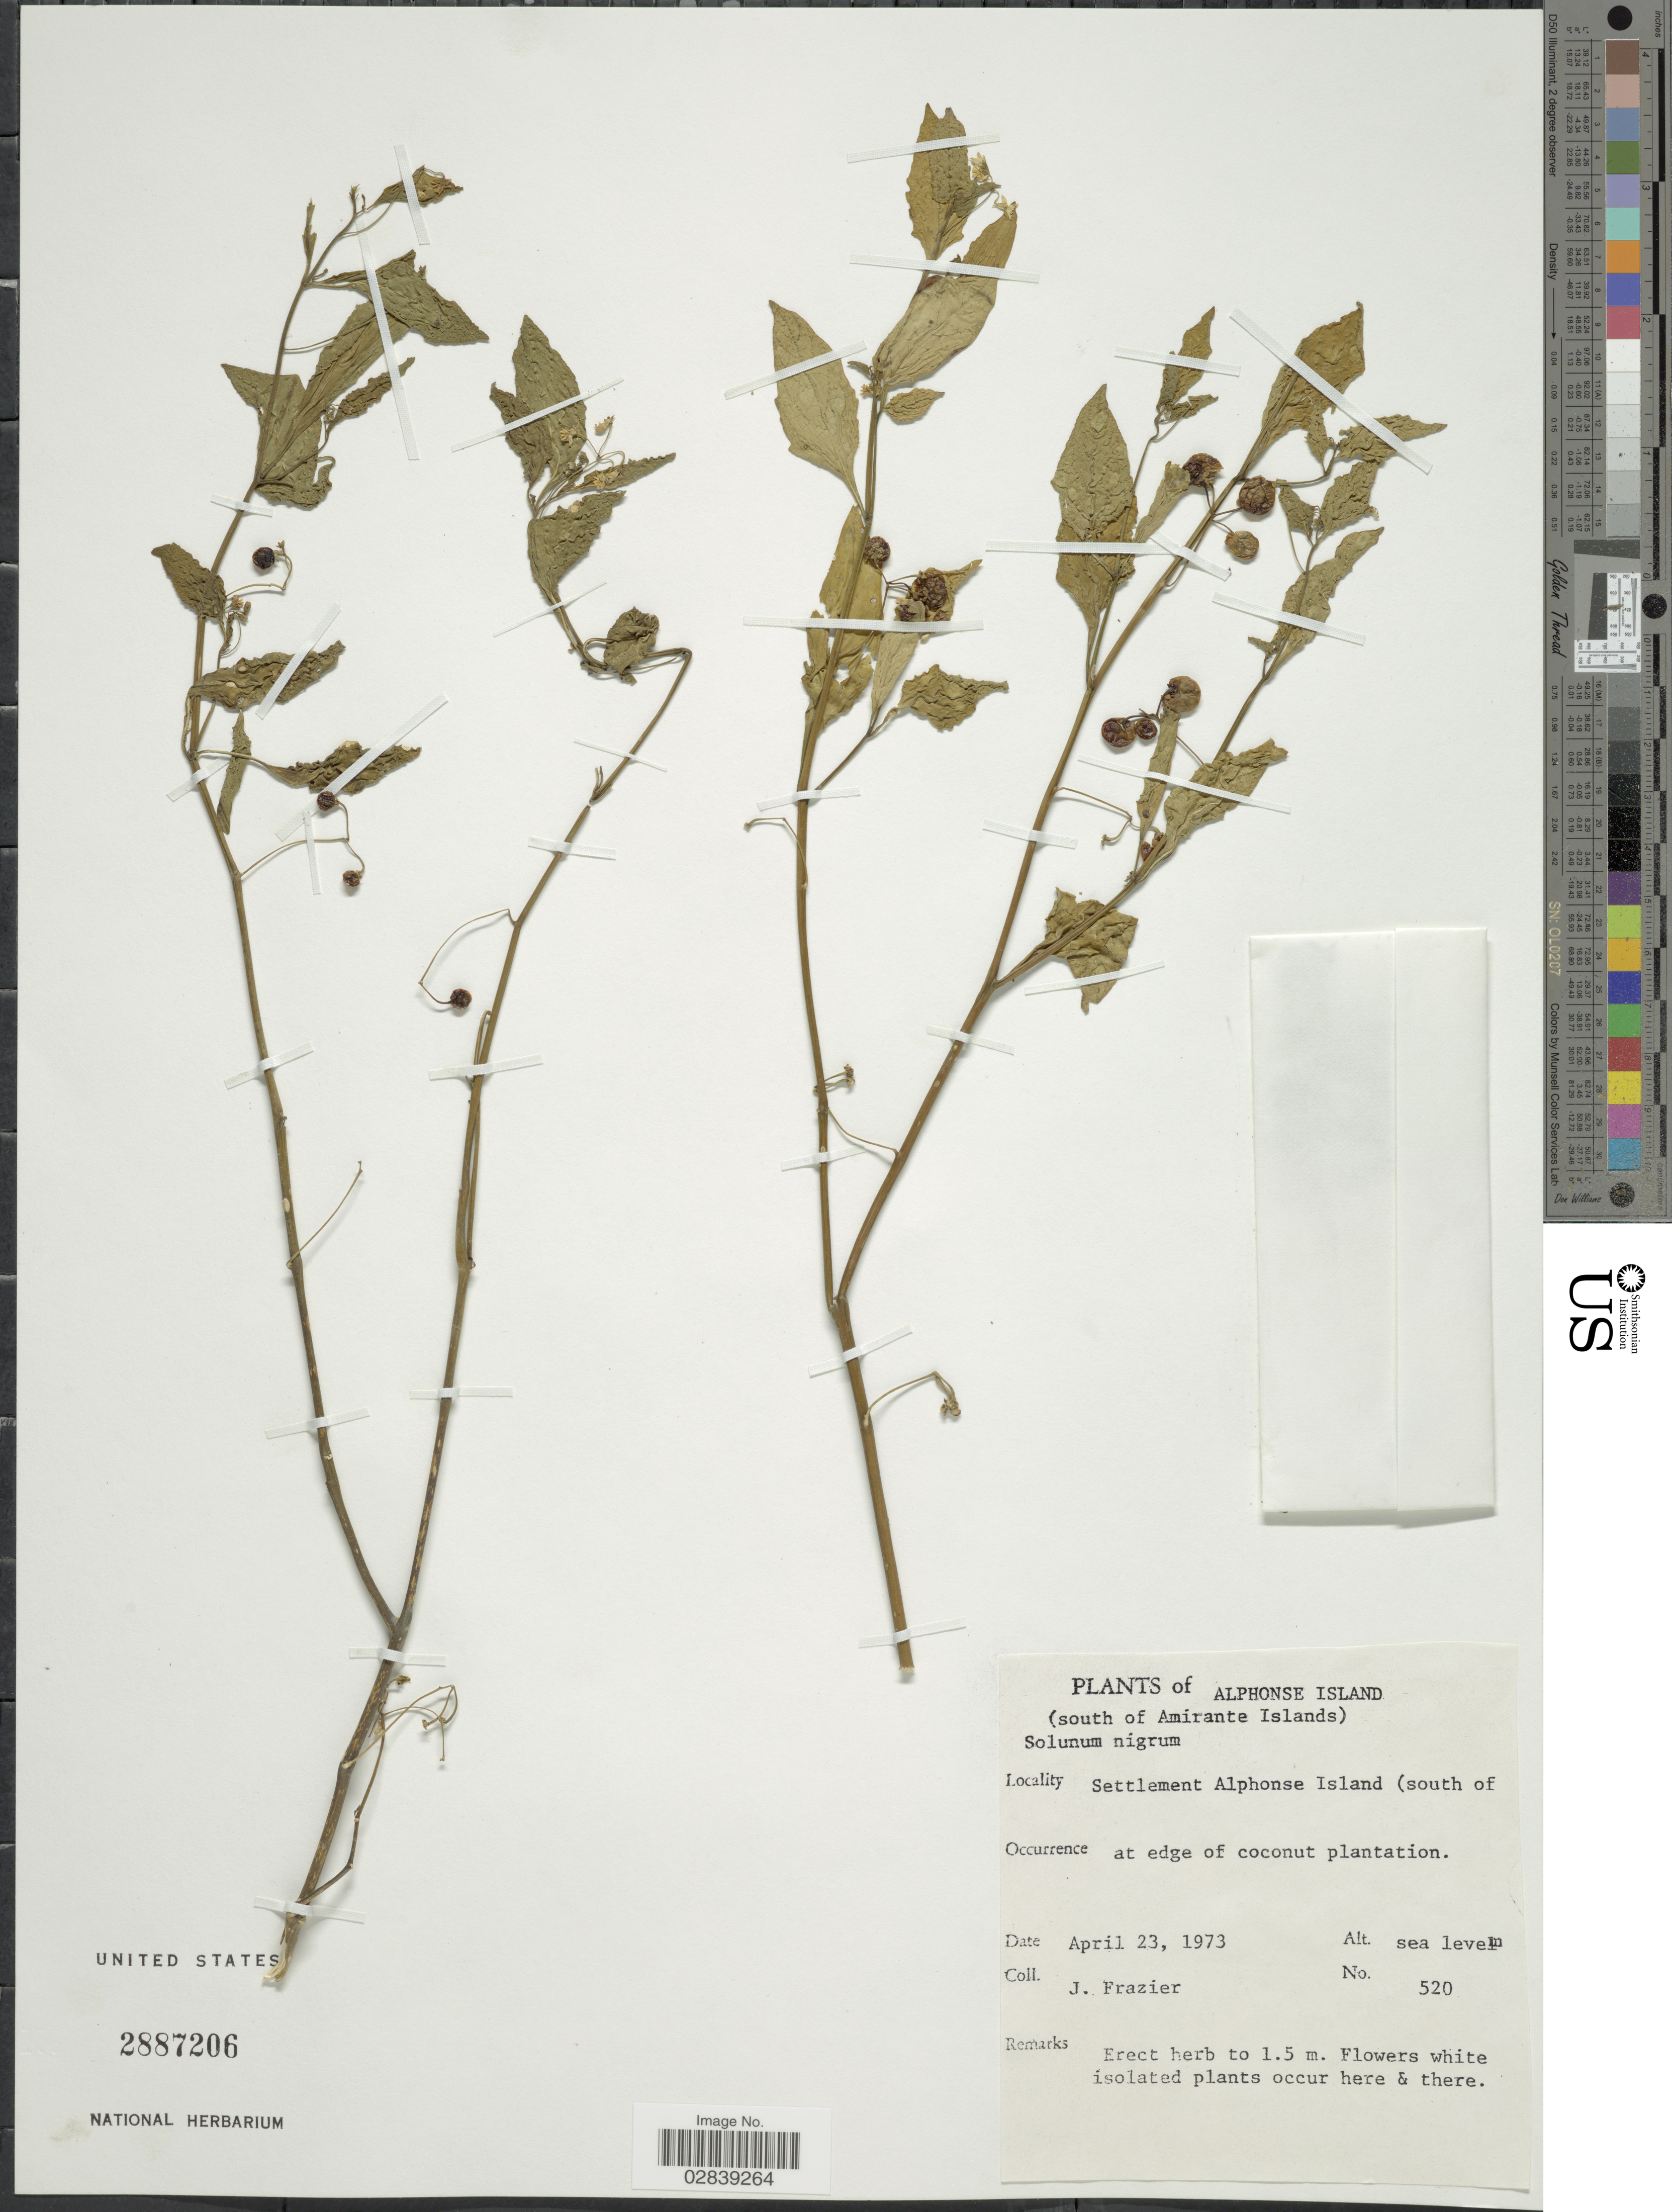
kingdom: Plantae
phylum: Tracheophyta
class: Magnoliopsida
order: Solanales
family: Solanaceae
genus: Solanum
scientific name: Solanum nigrum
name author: L.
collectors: J. Frazier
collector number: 520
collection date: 1973-04-23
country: Seychelles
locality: Alphonse Island (south of Amirante Islands), Settlement Alphonse Island (south of.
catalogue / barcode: US 2887206